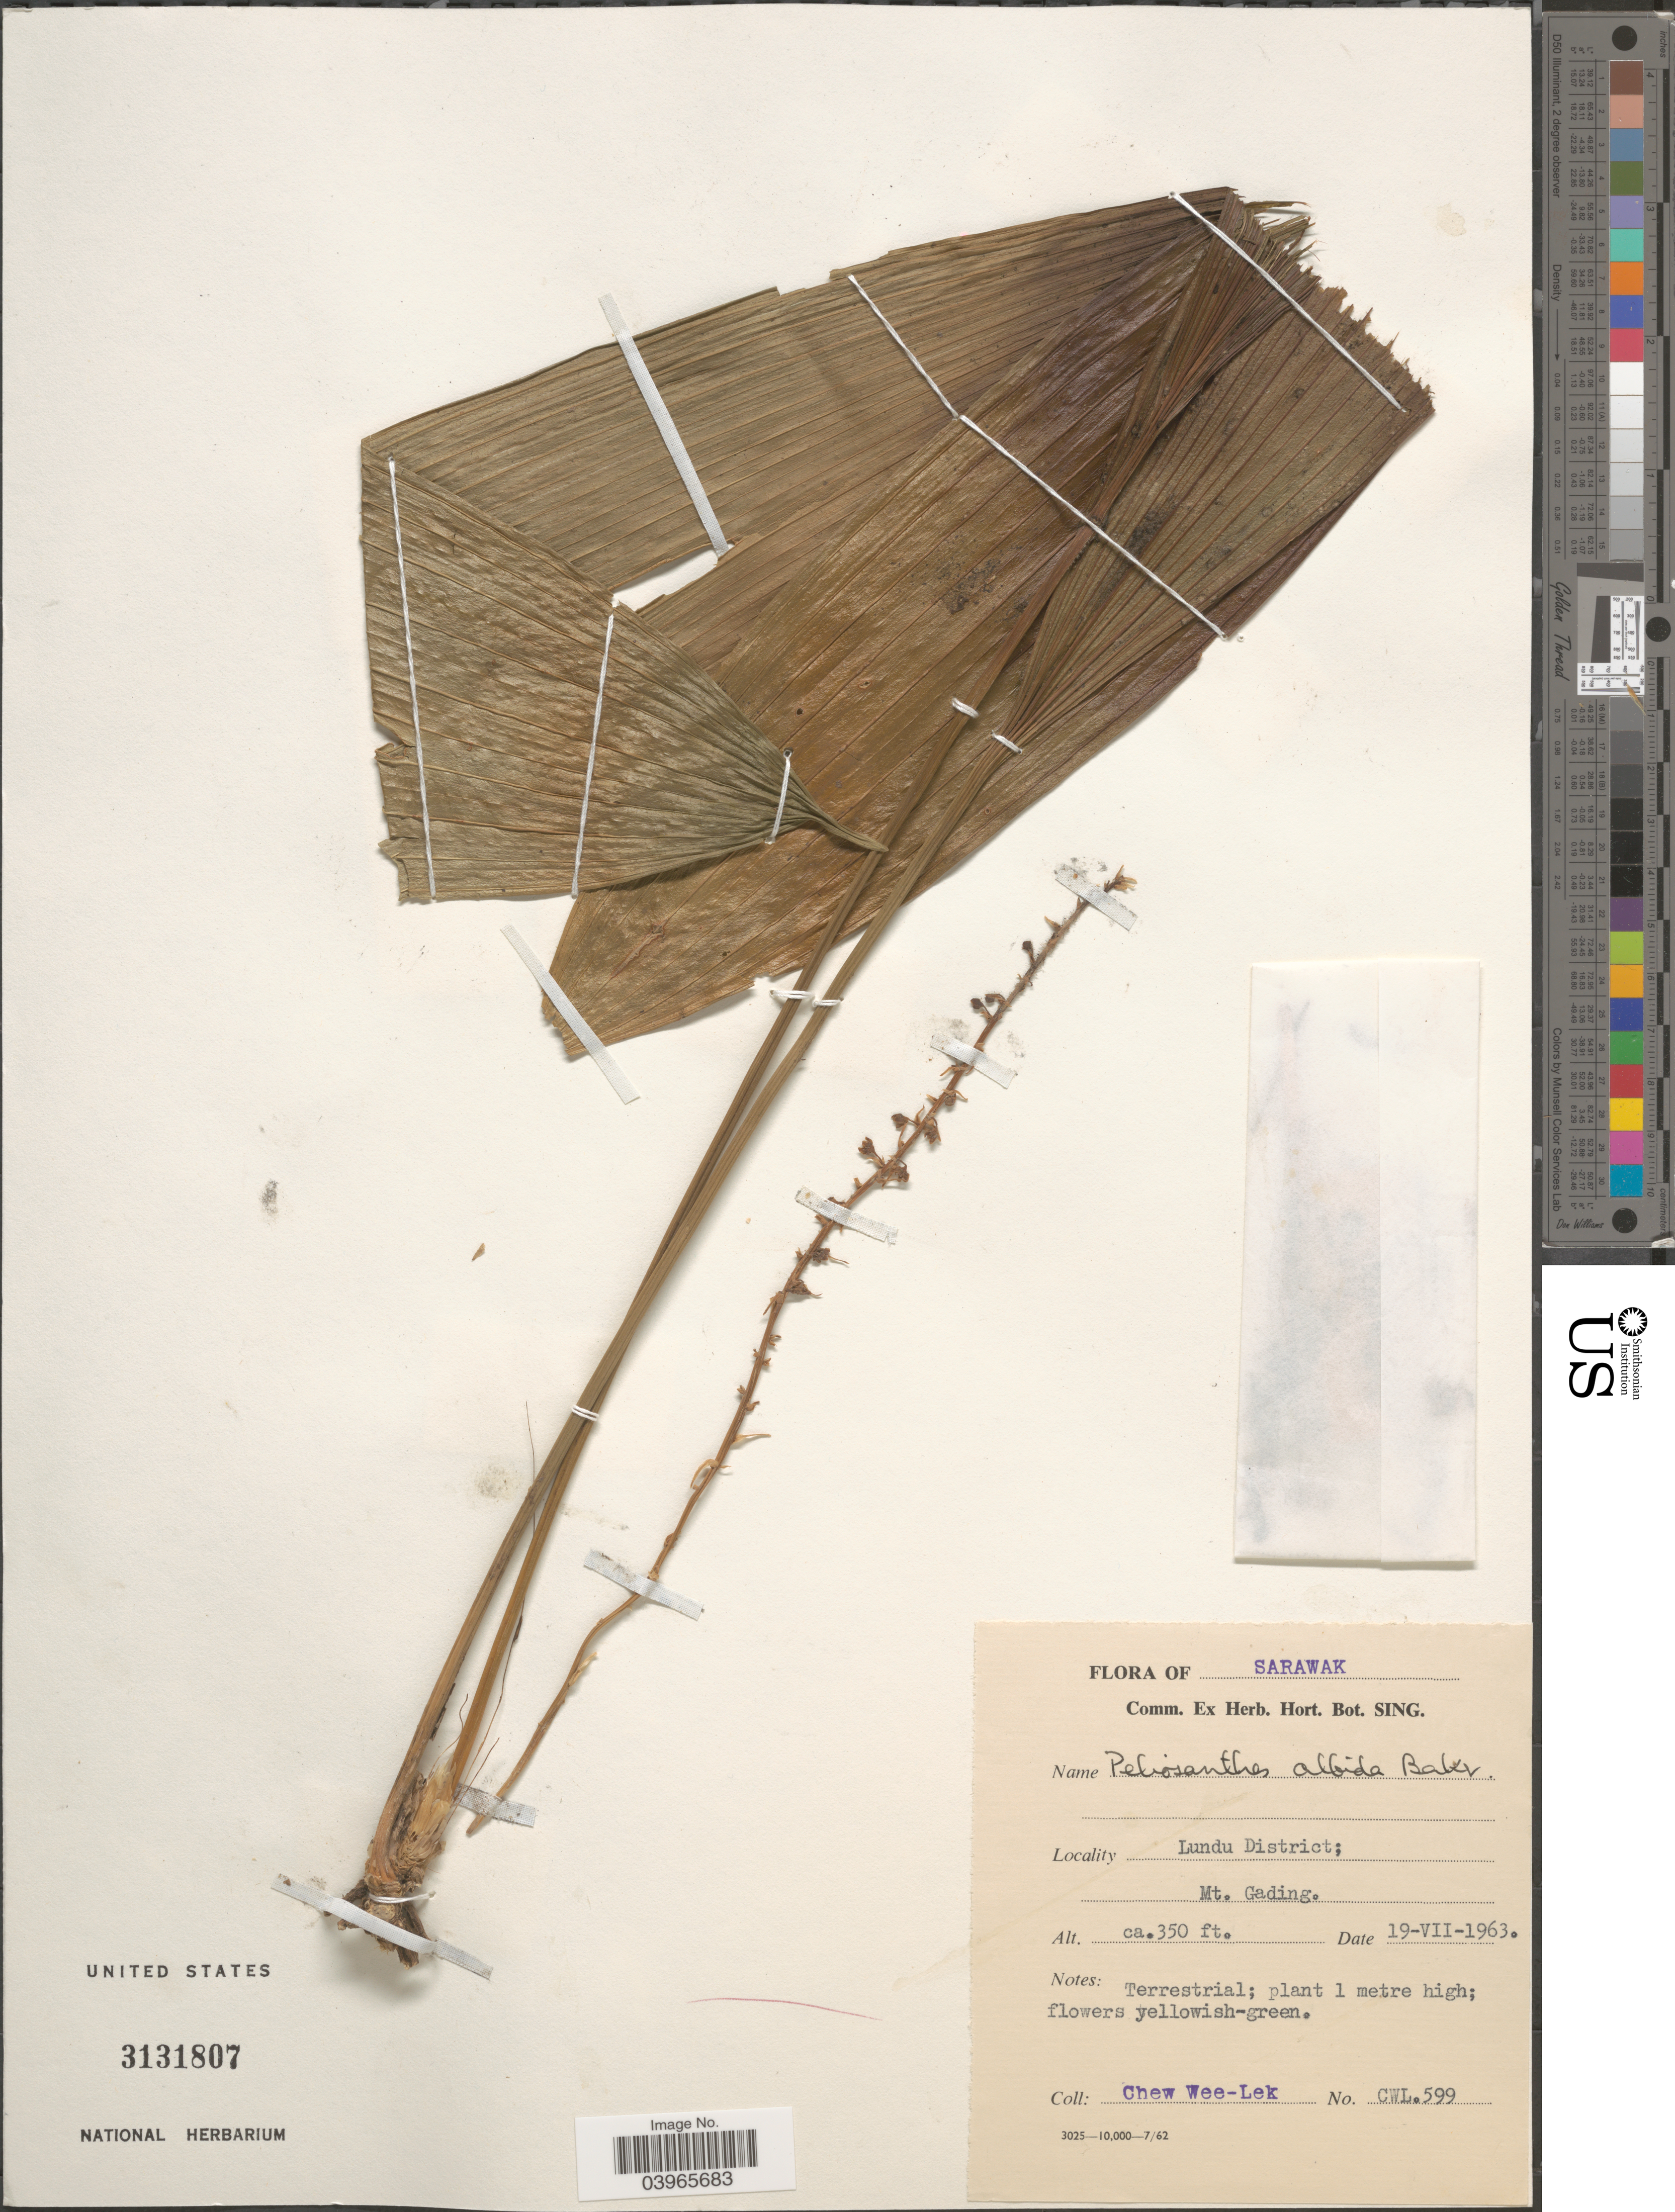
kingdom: Plantae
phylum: Tracheophyta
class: Liliopsida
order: Asparagales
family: Asparagaceae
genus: Peliosanthes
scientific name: Peliosanthes albida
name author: Baker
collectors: C. Wee-Lek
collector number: CWL599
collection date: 1963-07-19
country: Malaysia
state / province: Sarawak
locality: Lundu District; Mt. Gading.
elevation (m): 107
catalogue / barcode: US 3131807